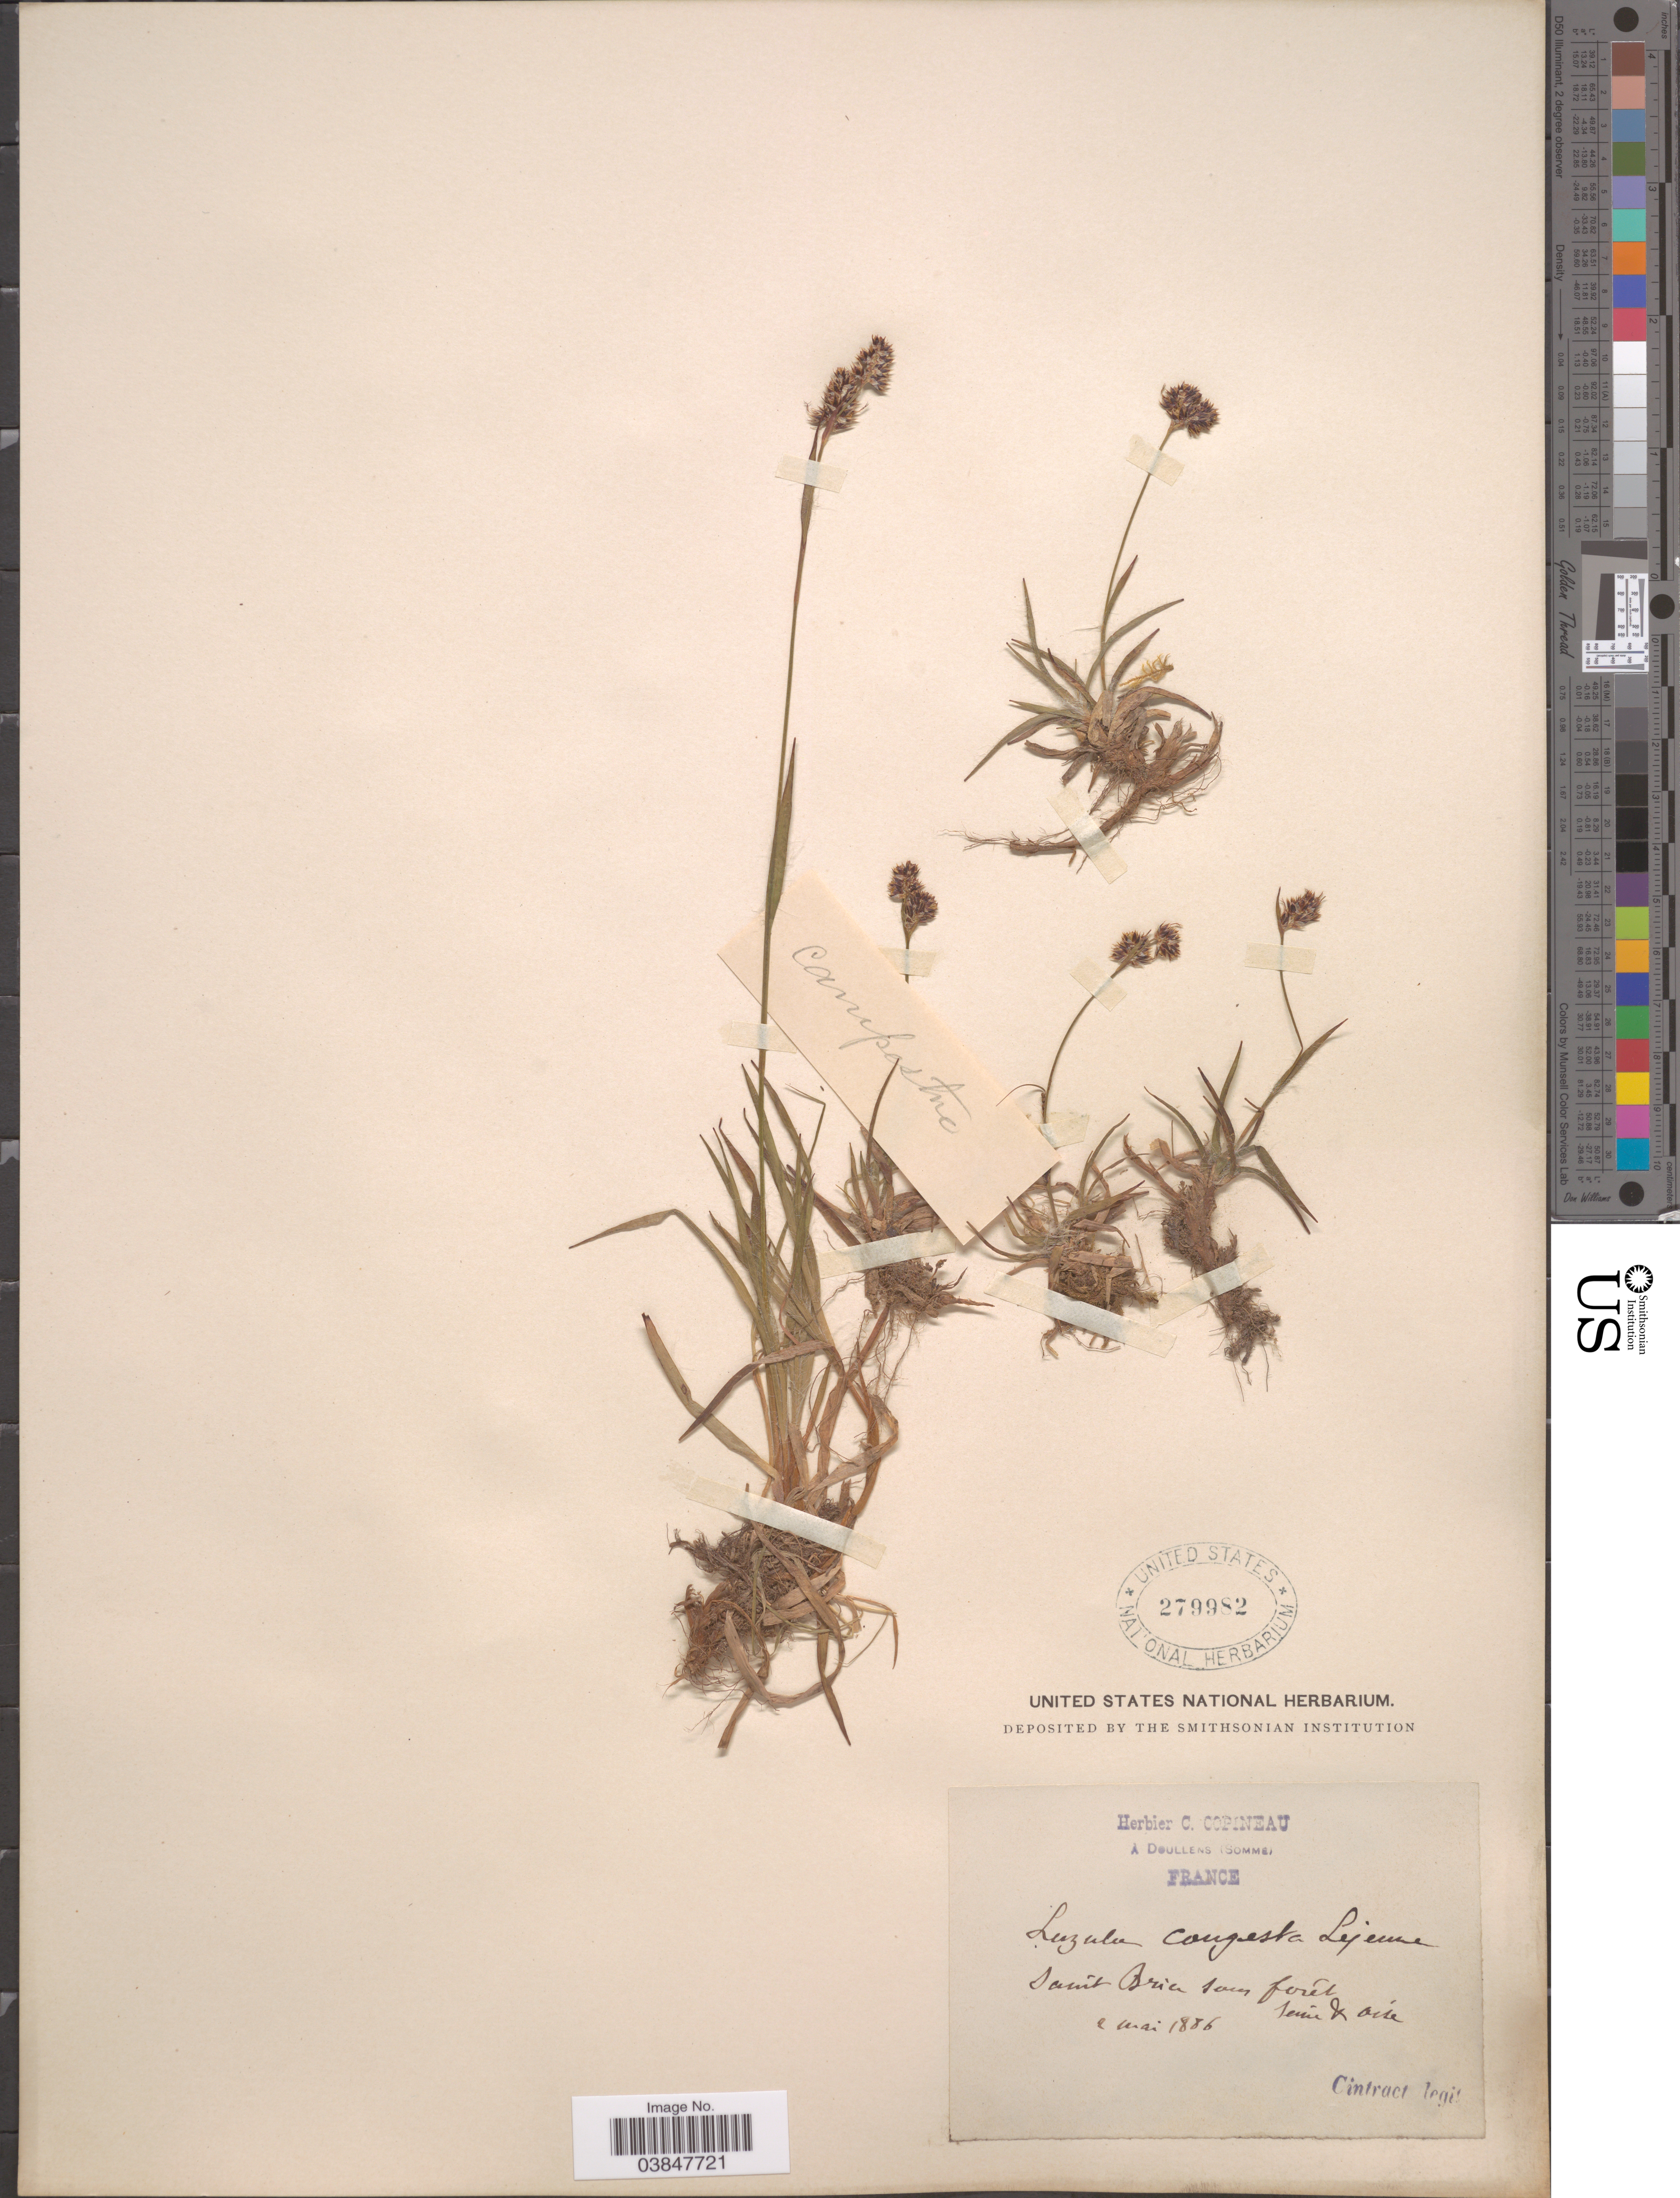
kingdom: Plantae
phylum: Tracheophyta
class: Liliopsida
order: Poales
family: Juncaceae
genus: Luzula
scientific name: Luzula campestris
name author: (L.) DC.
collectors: Cintract, --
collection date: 1886-05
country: France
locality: Somet Brien som forêt.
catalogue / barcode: US 279982